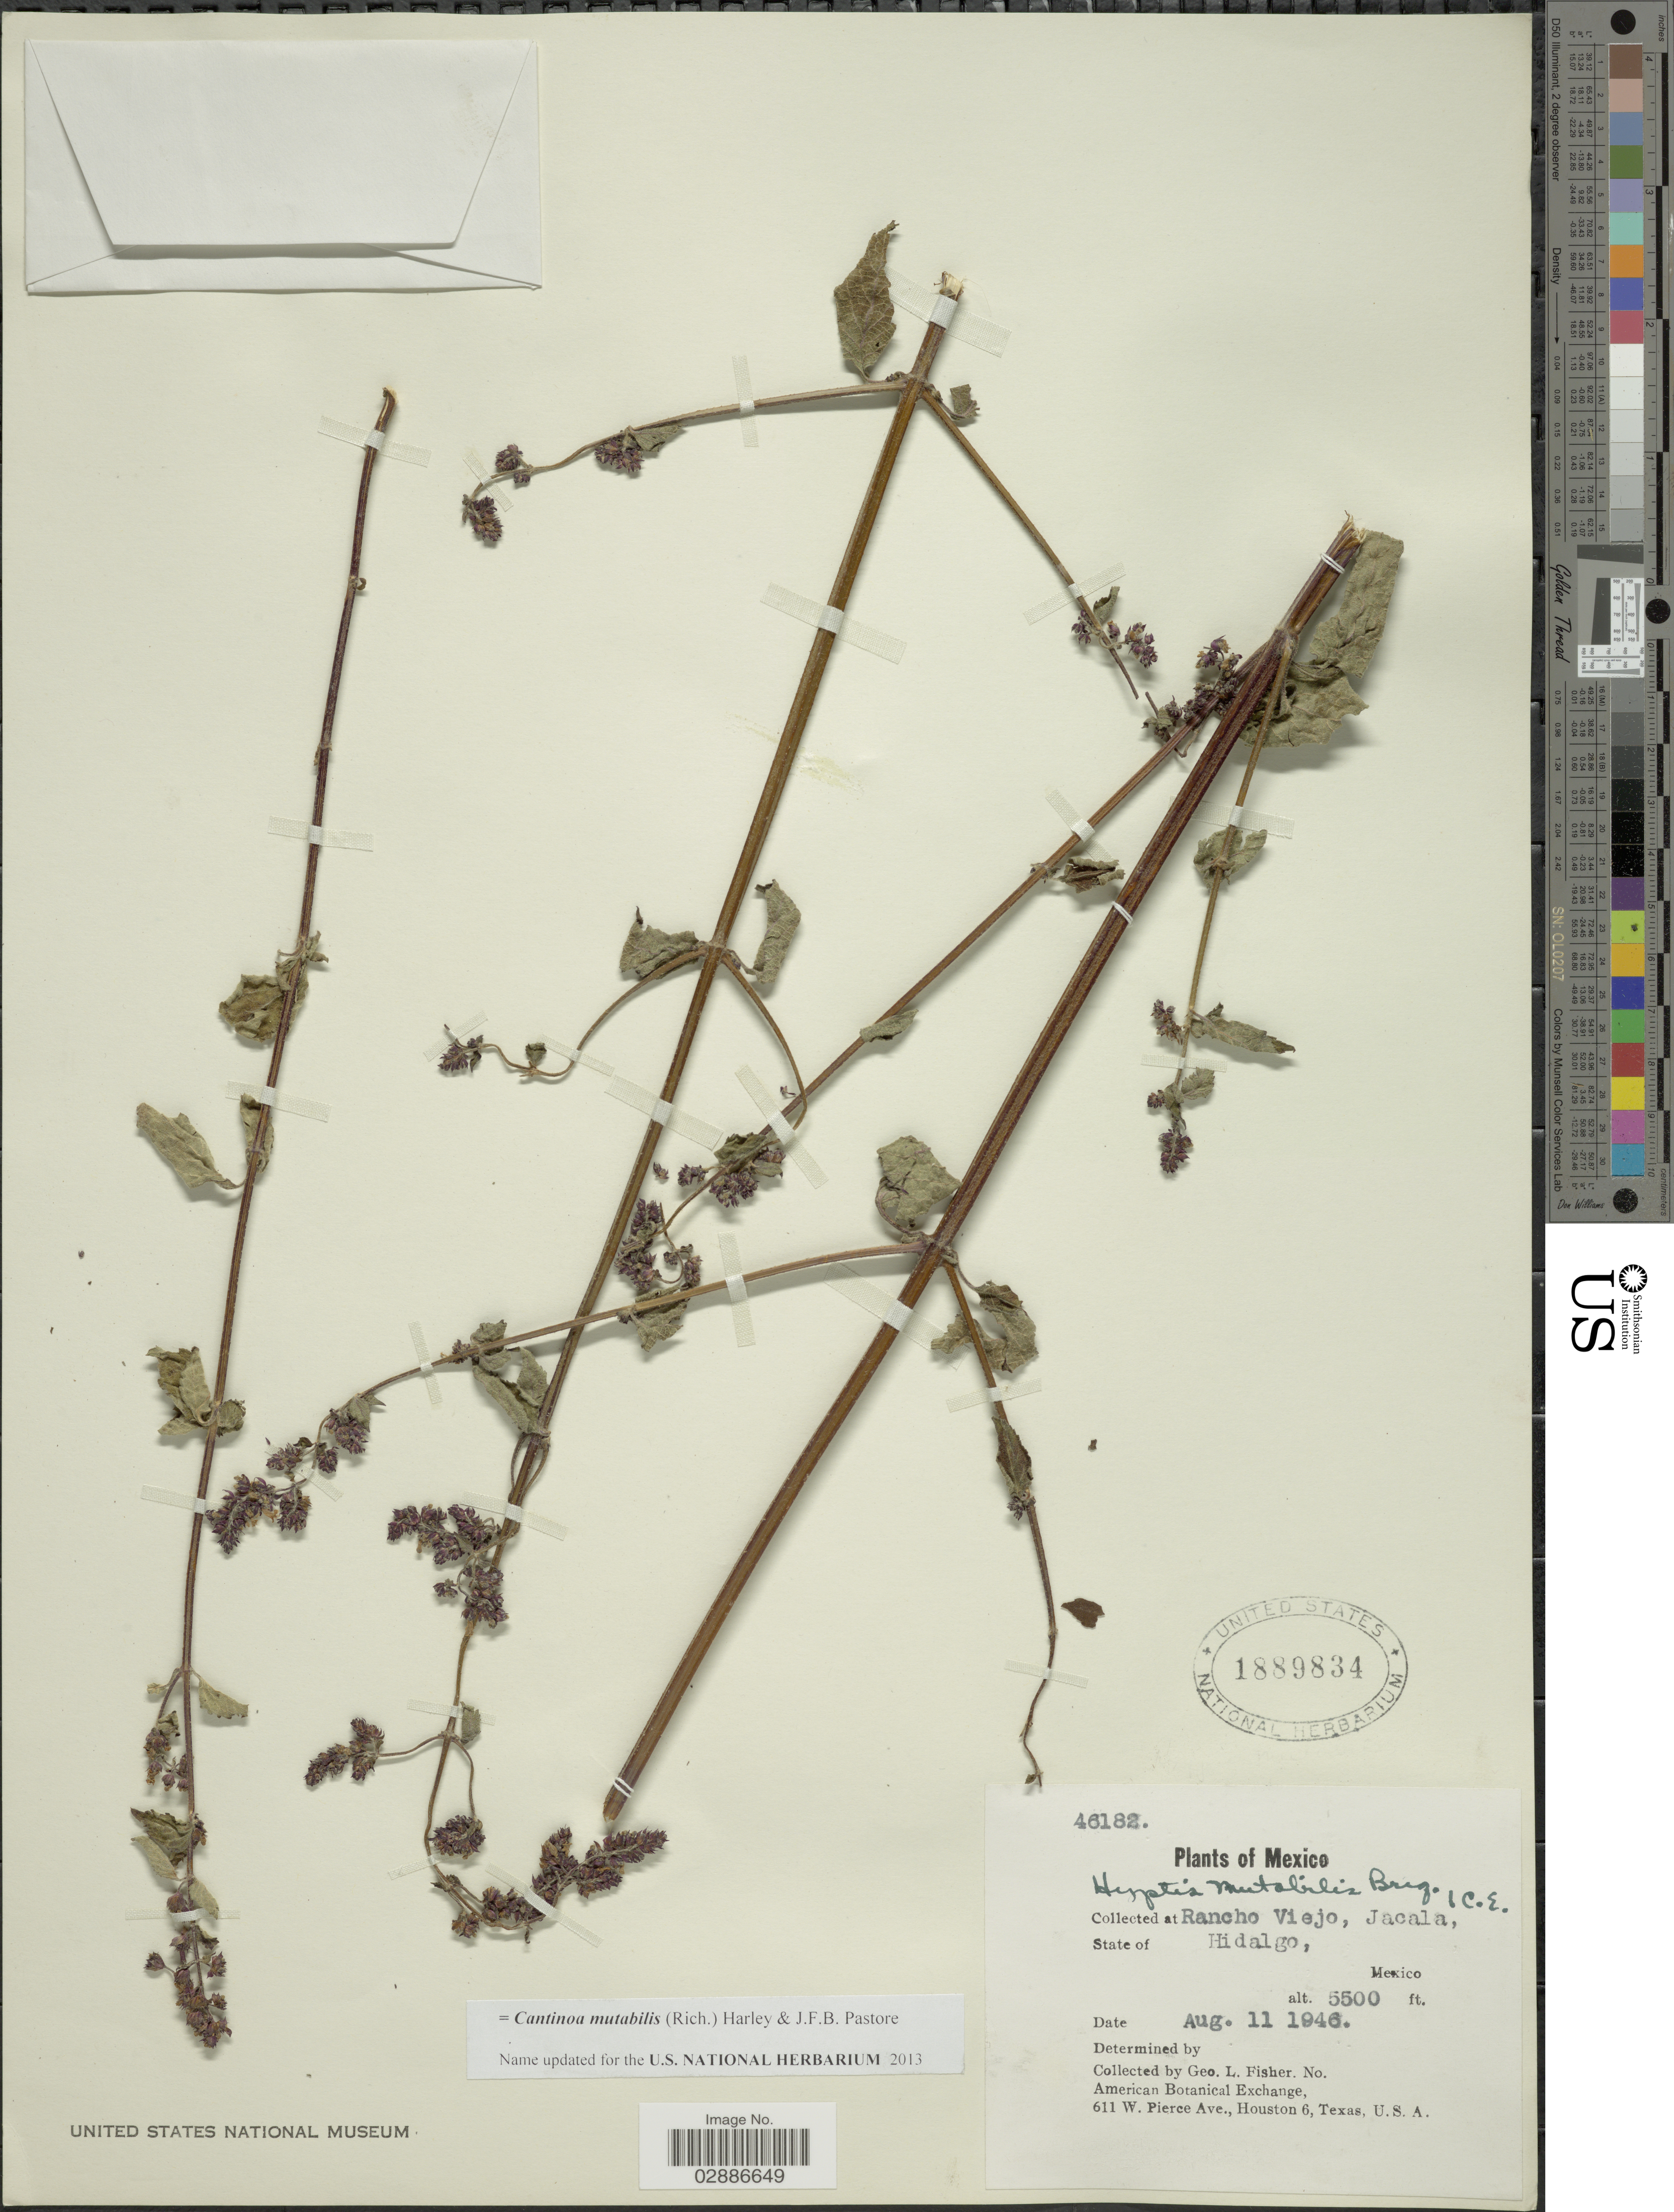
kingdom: Plantae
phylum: Tracheophyta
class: Magnoliopsida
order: Lamiales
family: Lamiaceae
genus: Cantinoa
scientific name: Cantinoa mutabilis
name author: (Epling) Harley & J.F.B. Pastore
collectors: G. L. Fisher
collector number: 46182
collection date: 1946-08-11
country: Mexico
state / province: Hidalgo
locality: Rancho Viejo, Jacala.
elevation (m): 1676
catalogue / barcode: US 1889834